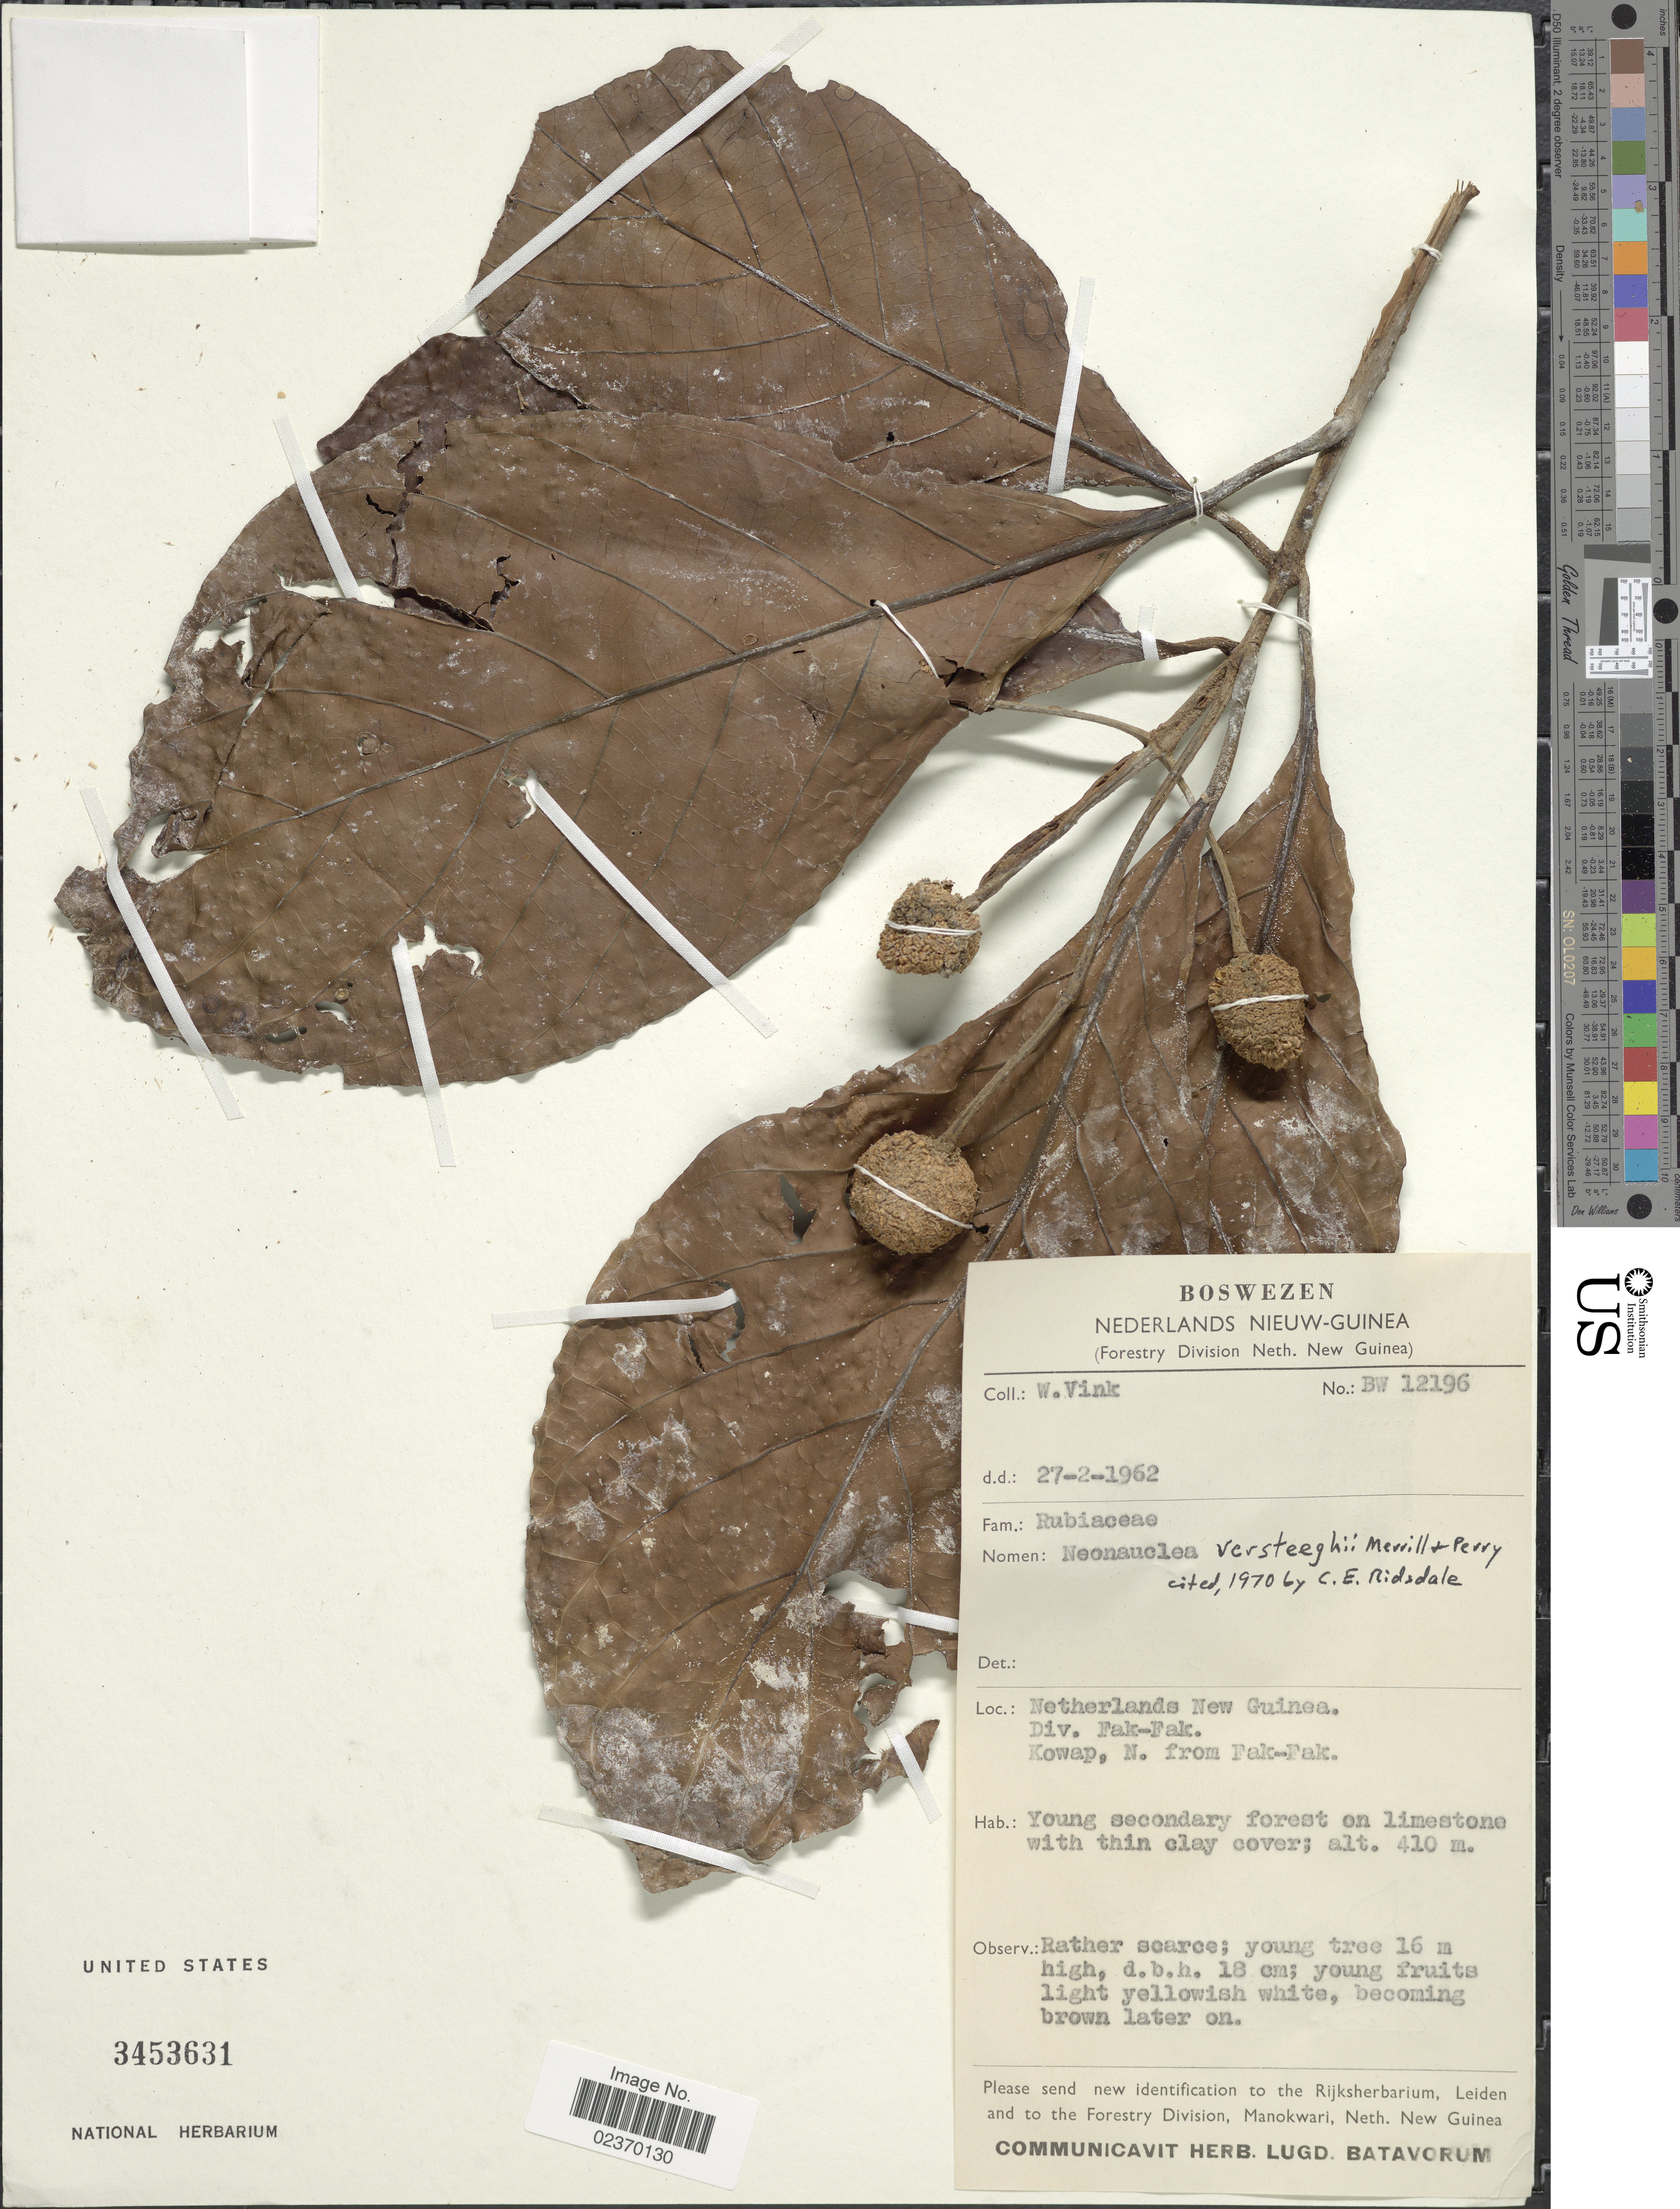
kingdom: Plantae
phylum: Tracheophyta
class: Magnoliopsida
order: Gentianales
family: Rubiaceae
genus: Neonauclea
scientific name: Neonauclea versteeghii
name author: Merr. & L.M. Perry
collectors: W. Vink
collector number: BW 12196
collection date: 1962-02-27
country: Indonesia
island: New Guinea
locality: Netherlands New Guinea. Div. Fak-Fak. Kowap, N from Fak-Fak.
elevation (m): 410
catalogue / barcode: US 3453631